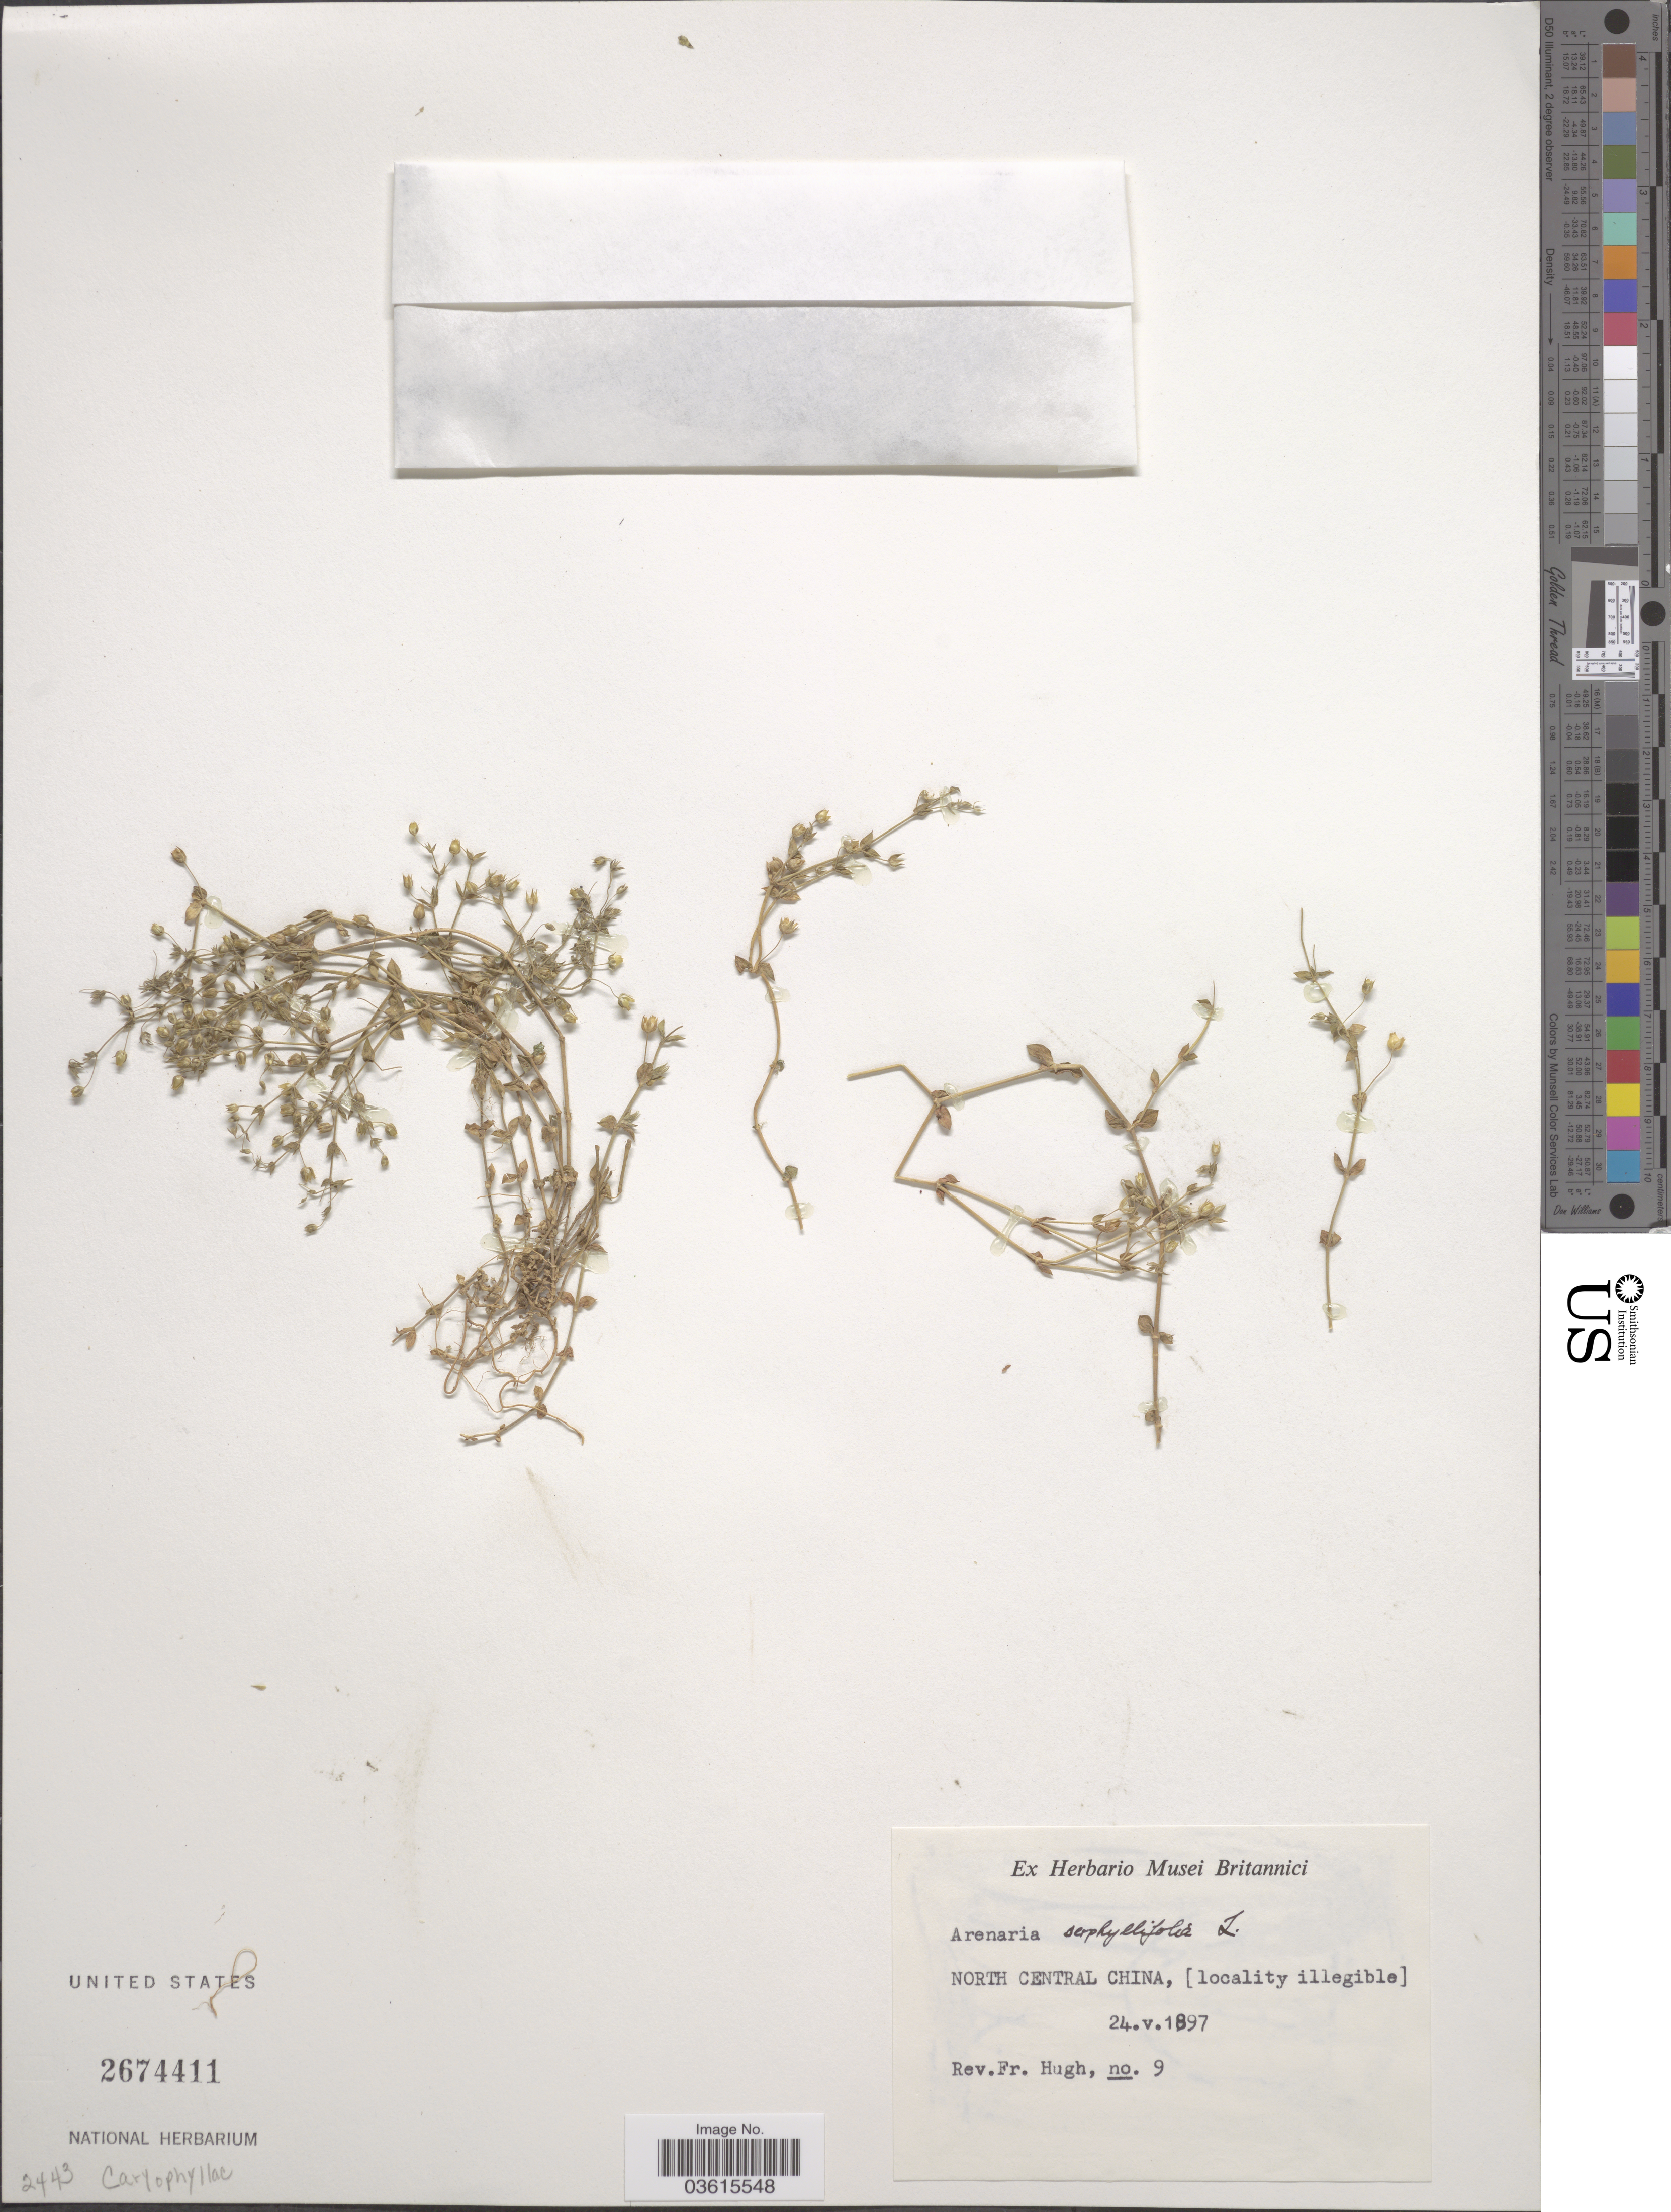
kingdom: Plantae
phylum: Tracheophyta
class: Magnoliopsida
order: Caryophyllales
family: Caryophyllaceae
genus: Arenaria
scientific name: Arenaria serpyllifolia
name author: L.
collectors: F. Hugh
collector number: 9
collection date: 1897-05-24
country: China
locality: North Central China.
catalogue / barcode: US 2674411